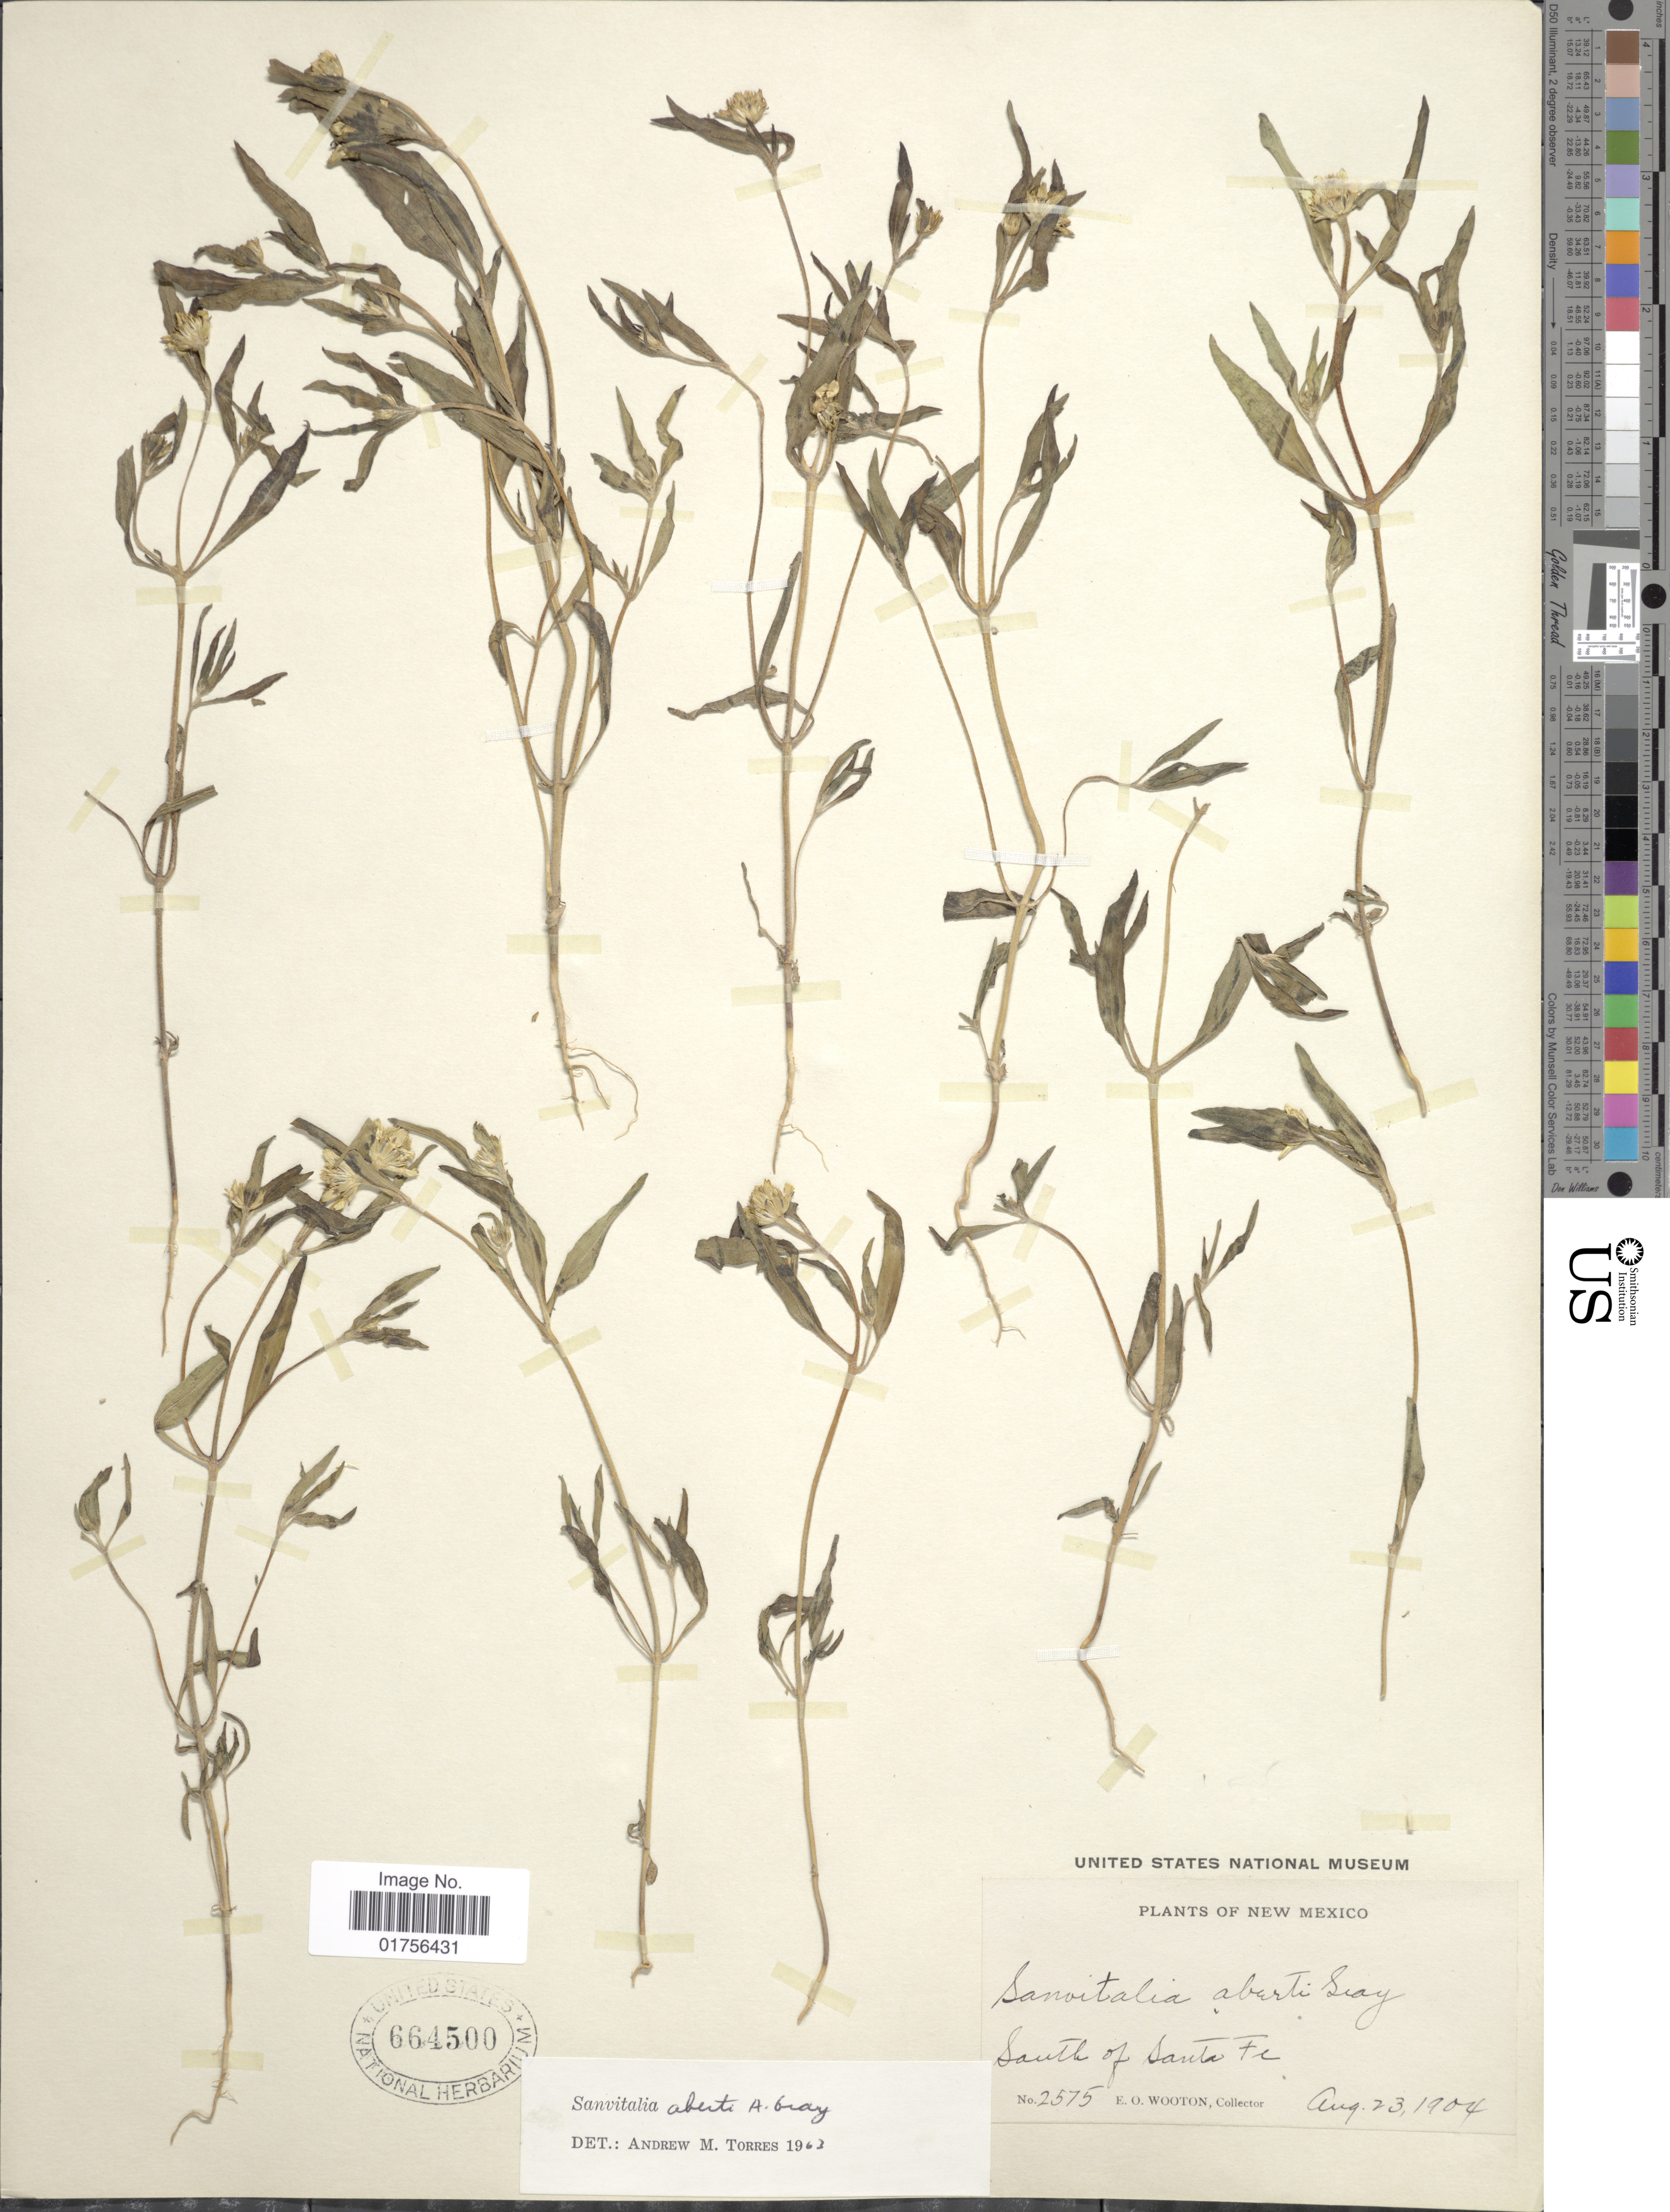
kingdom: Plantae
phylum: Tracheophyta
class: Magnoliopsida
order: Asterales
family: Asteraceae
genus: Sanvitalia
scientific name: Sanvitalia aberti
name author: A. Gray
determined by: Skibicki, Samuel V.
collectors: E. O. Wooton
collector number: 2575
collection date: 1904-08-23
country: United States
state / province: New Mexico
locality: South of Santa Fe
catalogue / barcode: US 664500